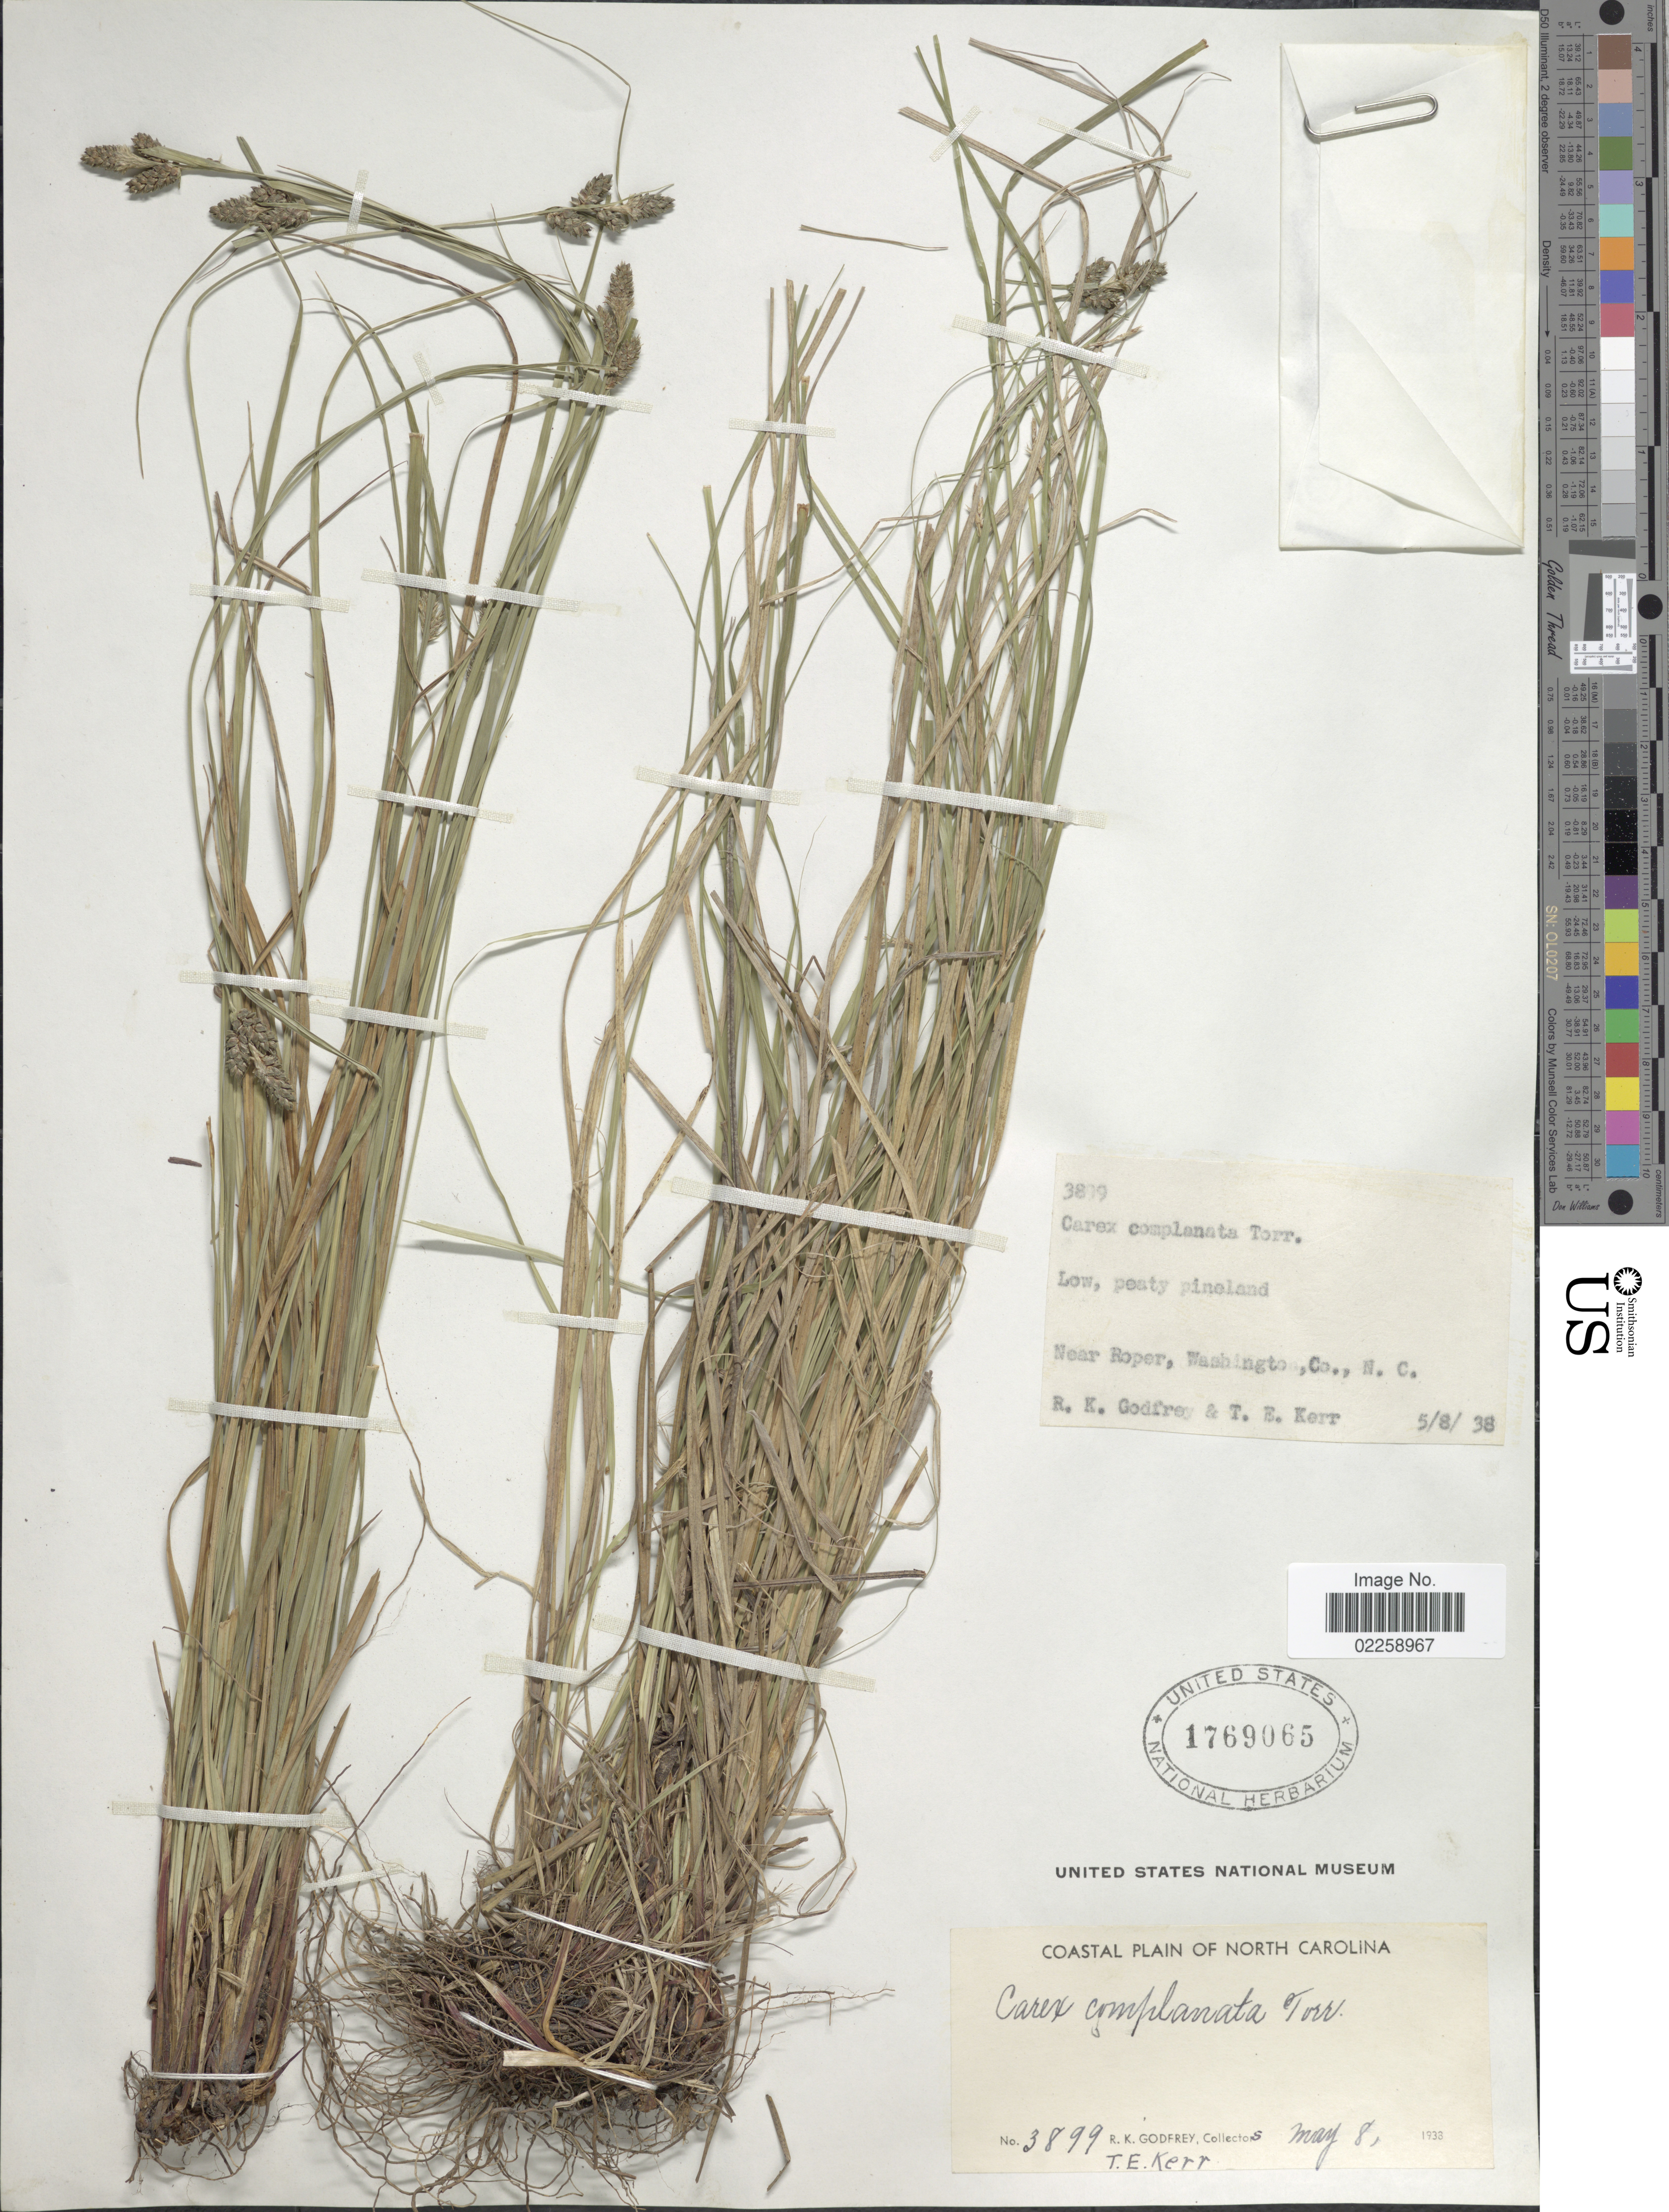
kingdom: Plantae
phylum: Tracheophyta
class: Liliopsida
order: Poales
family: Cyperaceae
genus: Carex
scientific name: Carex complanata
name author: Torr. & Hook.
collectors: R. K. Godfrey & T. E. Kerr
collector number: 3899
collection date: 1938-05-08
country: United States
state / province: North Carolina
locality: Coastal Plain of North Carolina, Near Roper, Washington Co.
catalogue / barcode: US 1769065